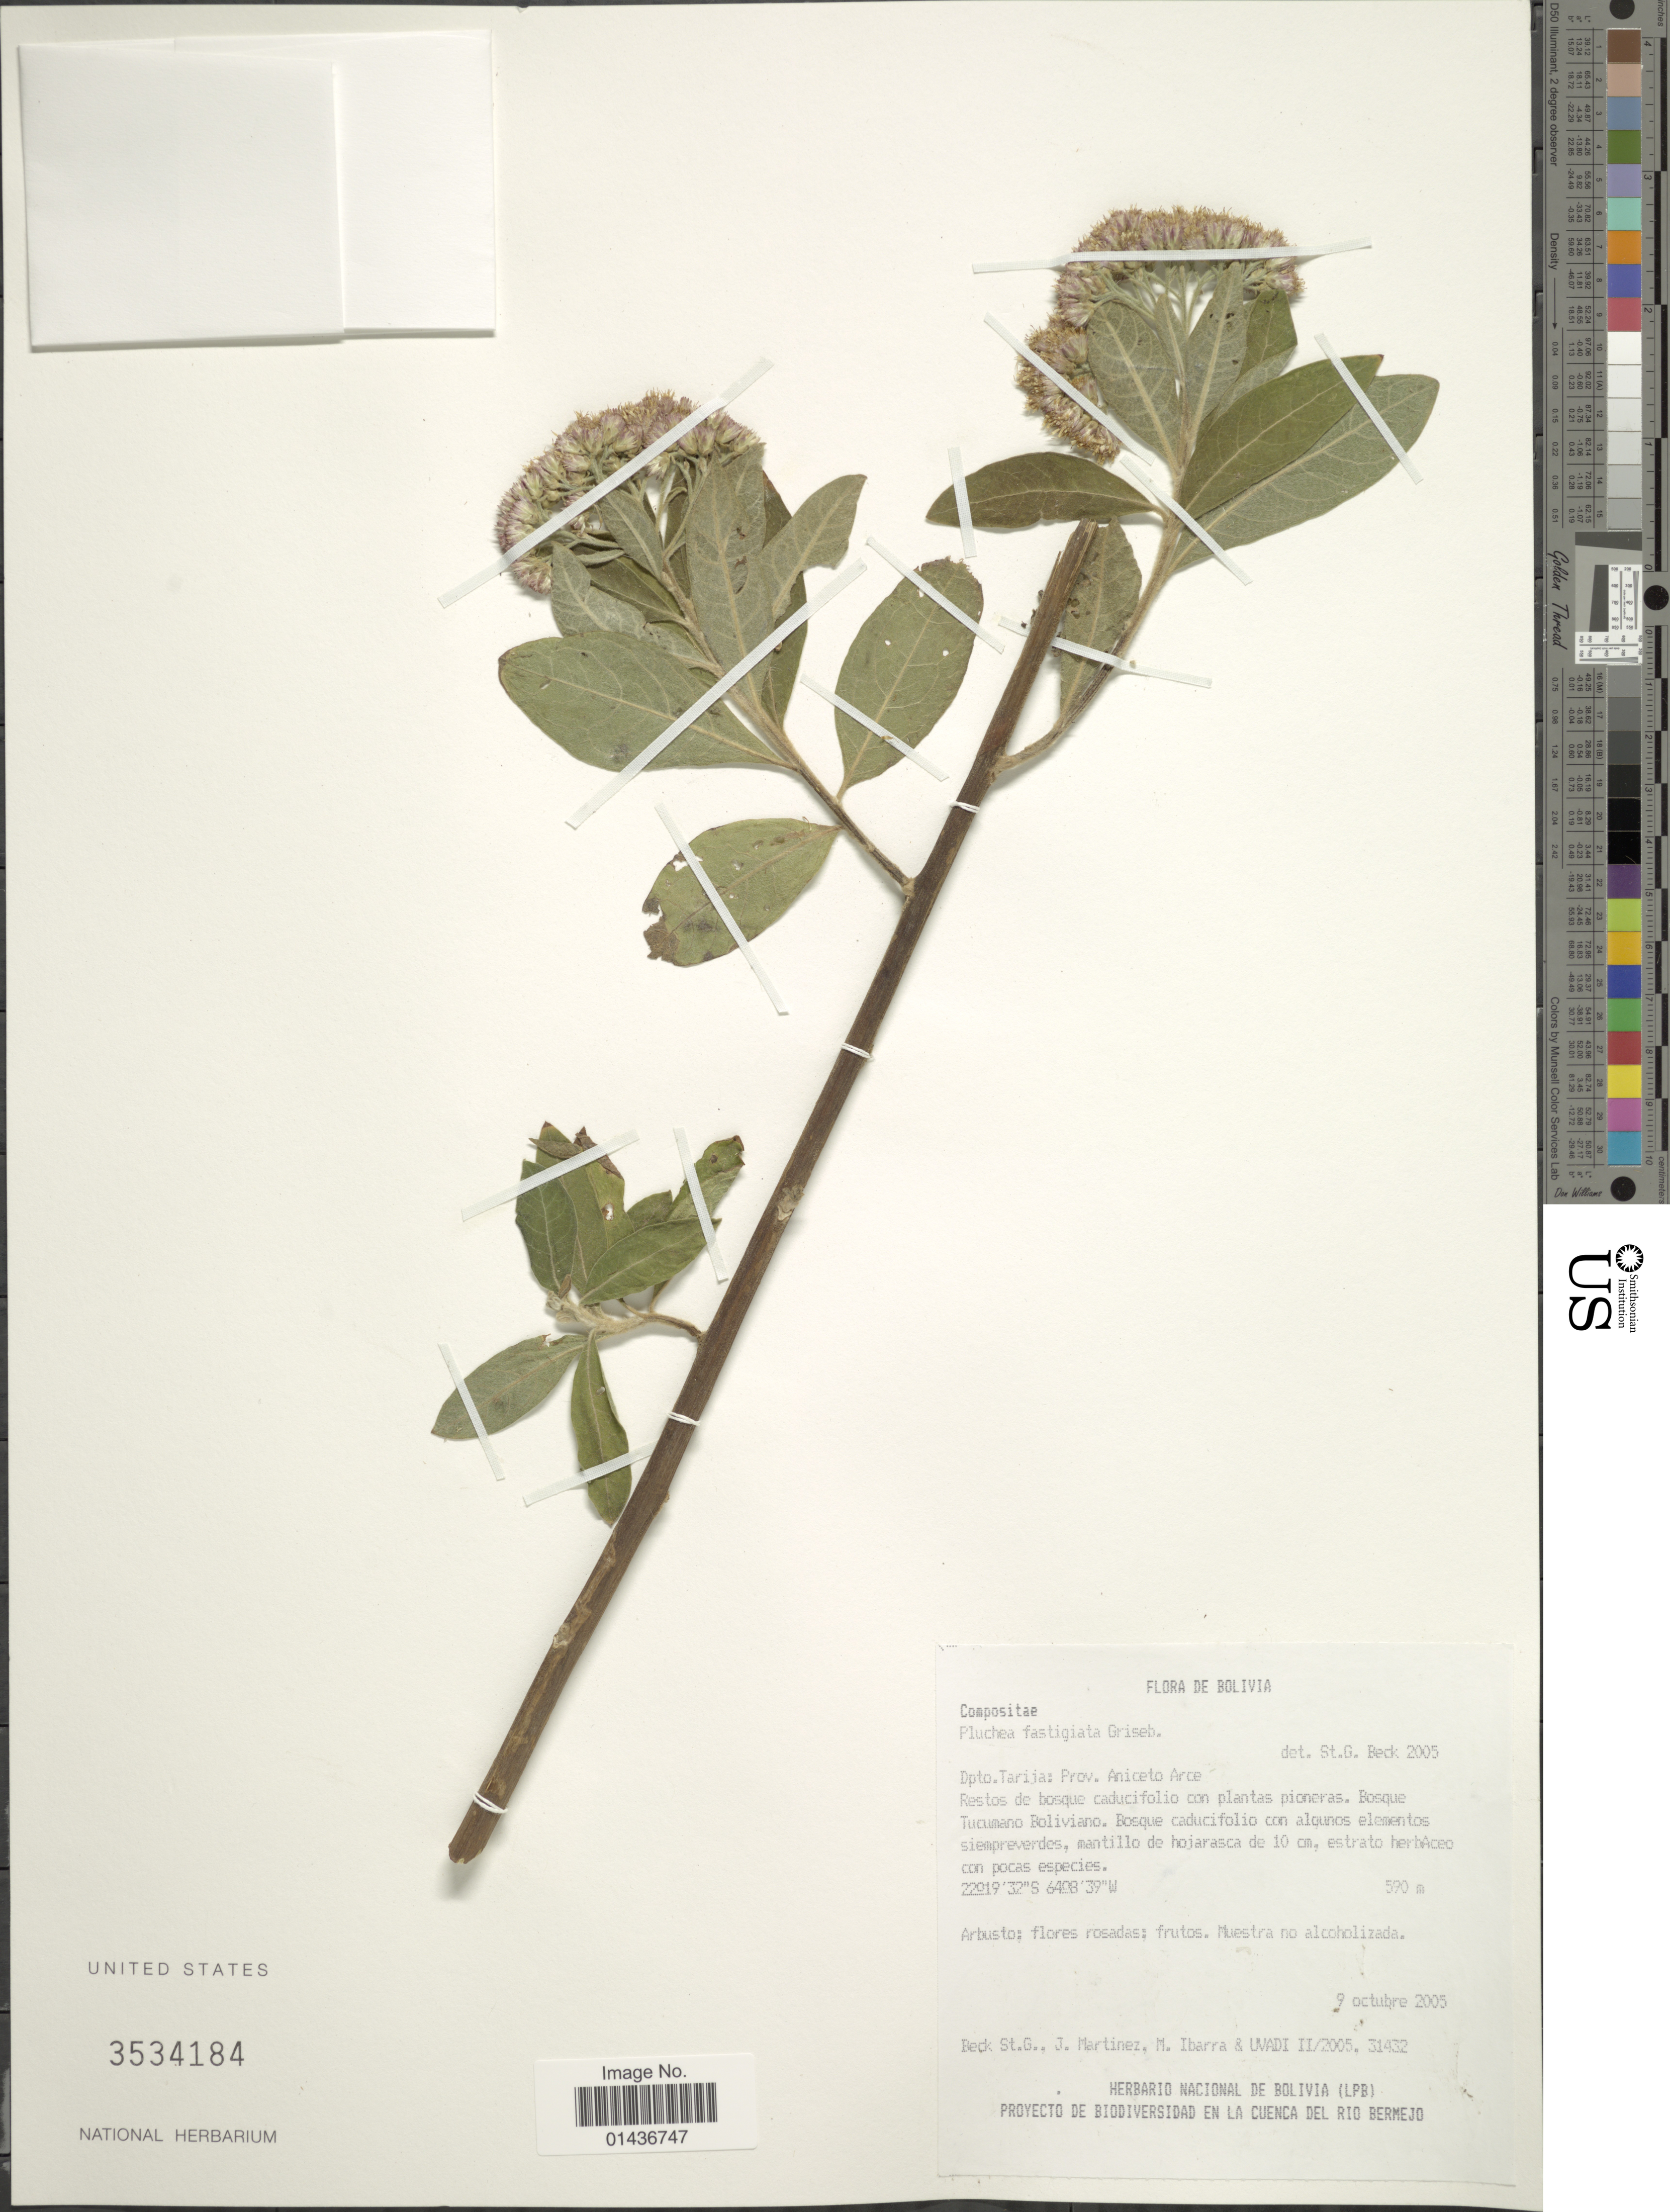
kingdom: Plantae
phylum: Tracheophyta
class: Magnoliopsida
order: Asterales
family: Asteraceae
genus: Pluchea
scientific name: Pluchea fastigiata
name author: Griseb.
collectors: S. G. Beck, J. Martinez, M. Ibarra & UVADI II/2005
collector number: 31432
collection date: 2005-10-09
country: Bolivia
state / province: Tarija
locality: Dpto. Tarija: Prov. Aniceto Arce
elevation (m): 590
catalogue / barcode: US 3534184